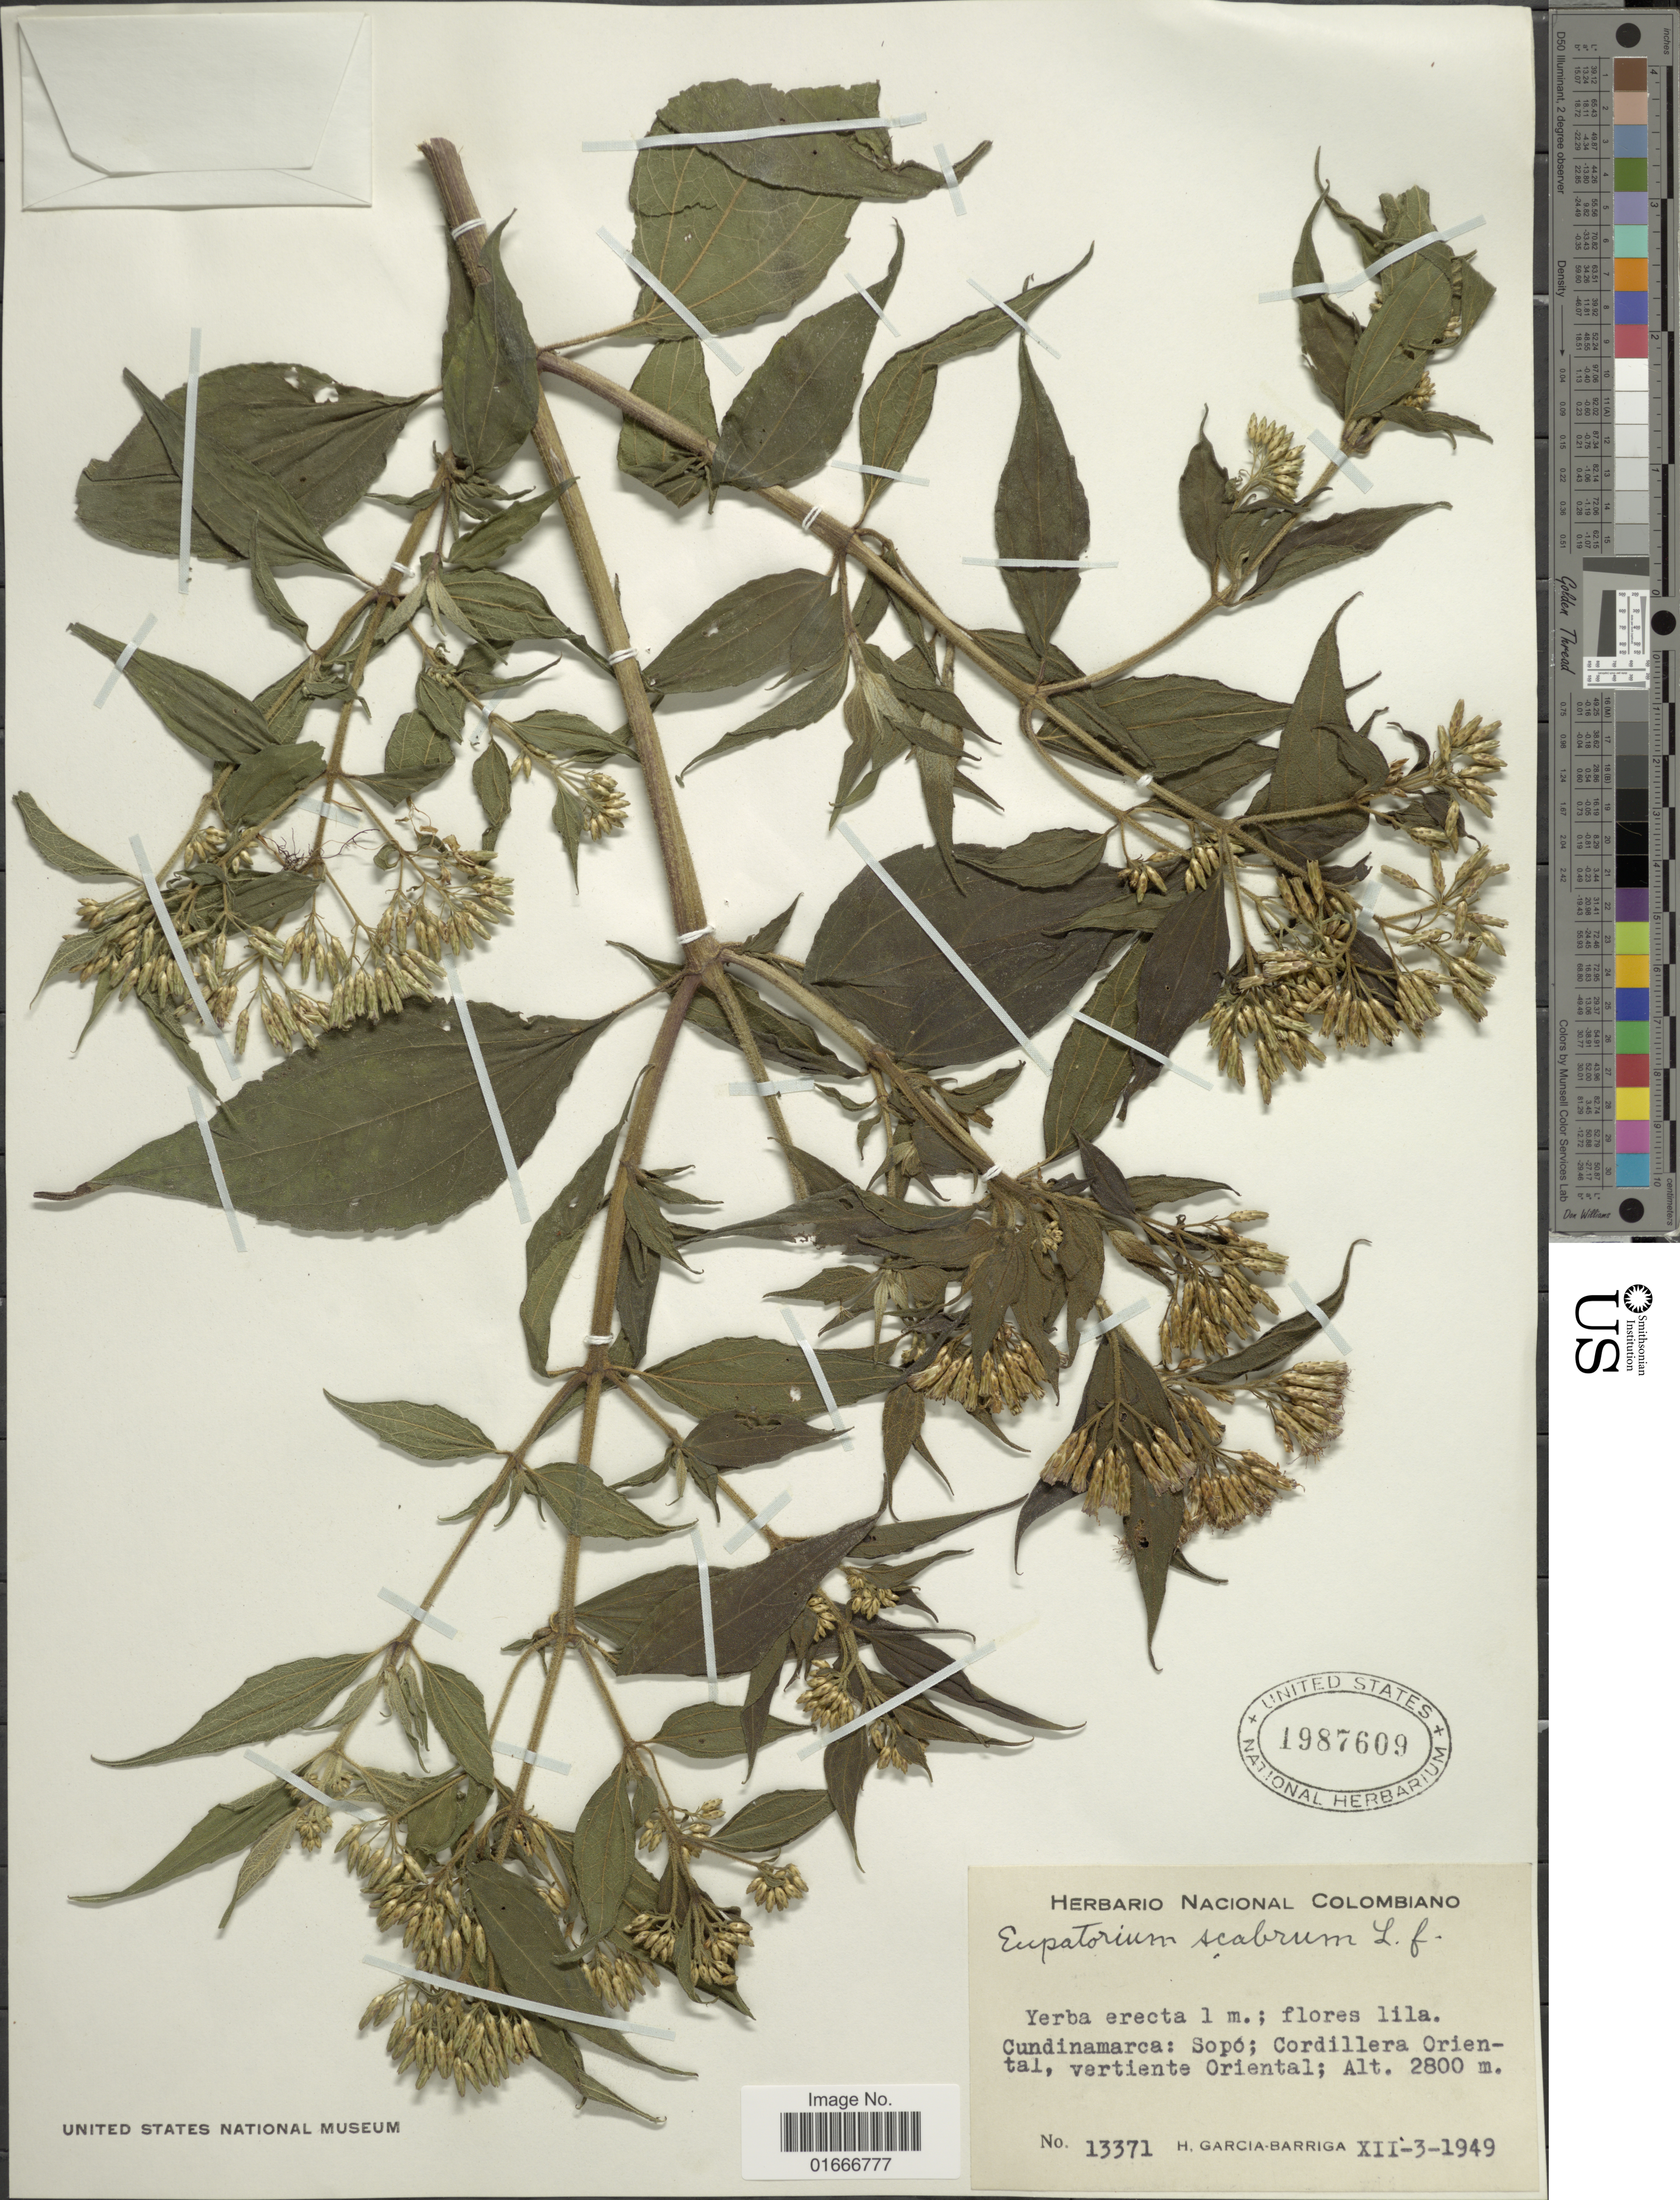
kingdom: Plantae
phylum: Tracheophyta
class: Magnoliopsida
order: Asterales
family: Asteraceae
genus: Chromolaena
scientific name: Chromolaena scabra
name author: (L. f.) R.M. King & H. Rob.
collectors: H. García Barriga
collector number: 13371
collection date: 1949-12-03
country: Colombia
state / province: Cundinamarca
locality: Colombiano. Cundinamarca: Sopo; Cordillera Oriental, vertiente Oriental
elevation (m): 2800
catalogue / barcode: US 1987609